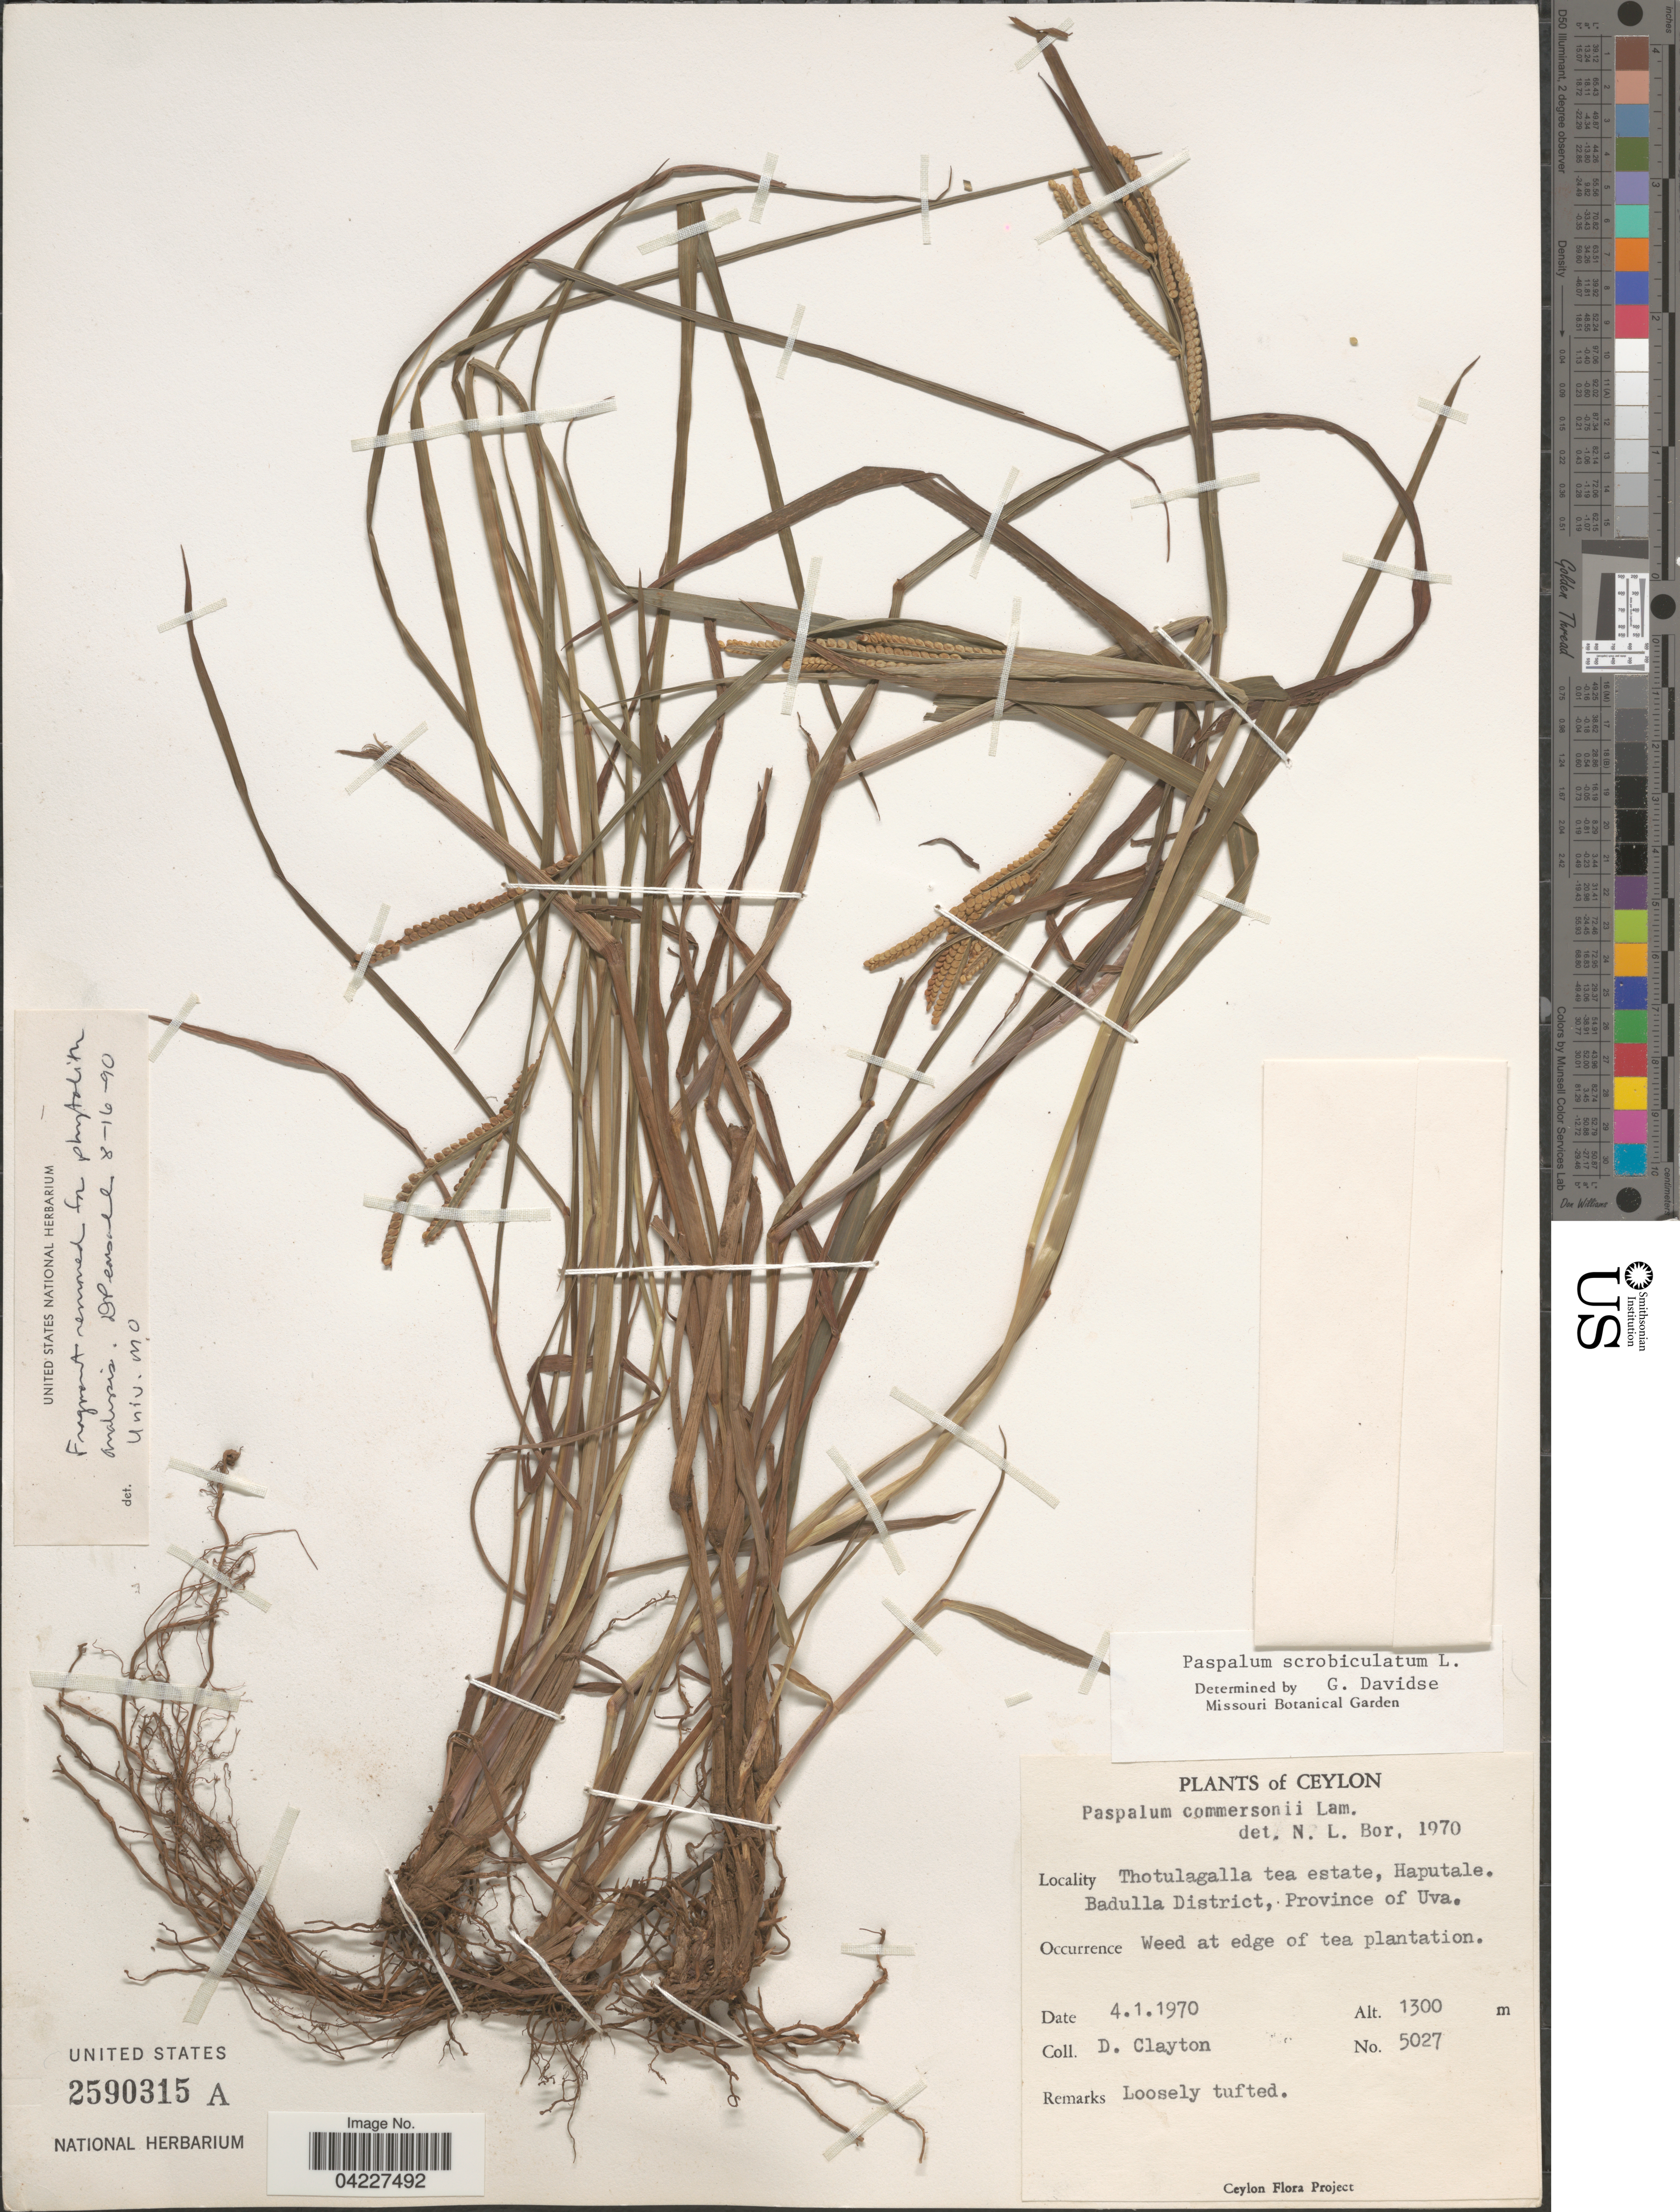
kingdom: Plantae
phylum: Tracheophyta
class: Liliopsida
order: Poales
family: Poaceae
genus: Paspalum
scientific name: Paspalum scrobiculatum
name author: L.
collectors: D. Clayton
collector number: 5027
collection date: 1970-01-04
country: Sri Lanka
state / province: Uva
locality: Ceylon. Thotulagalla tea estate, Haputale. Badulla District.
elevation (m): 1300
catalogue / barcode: US 2590315A